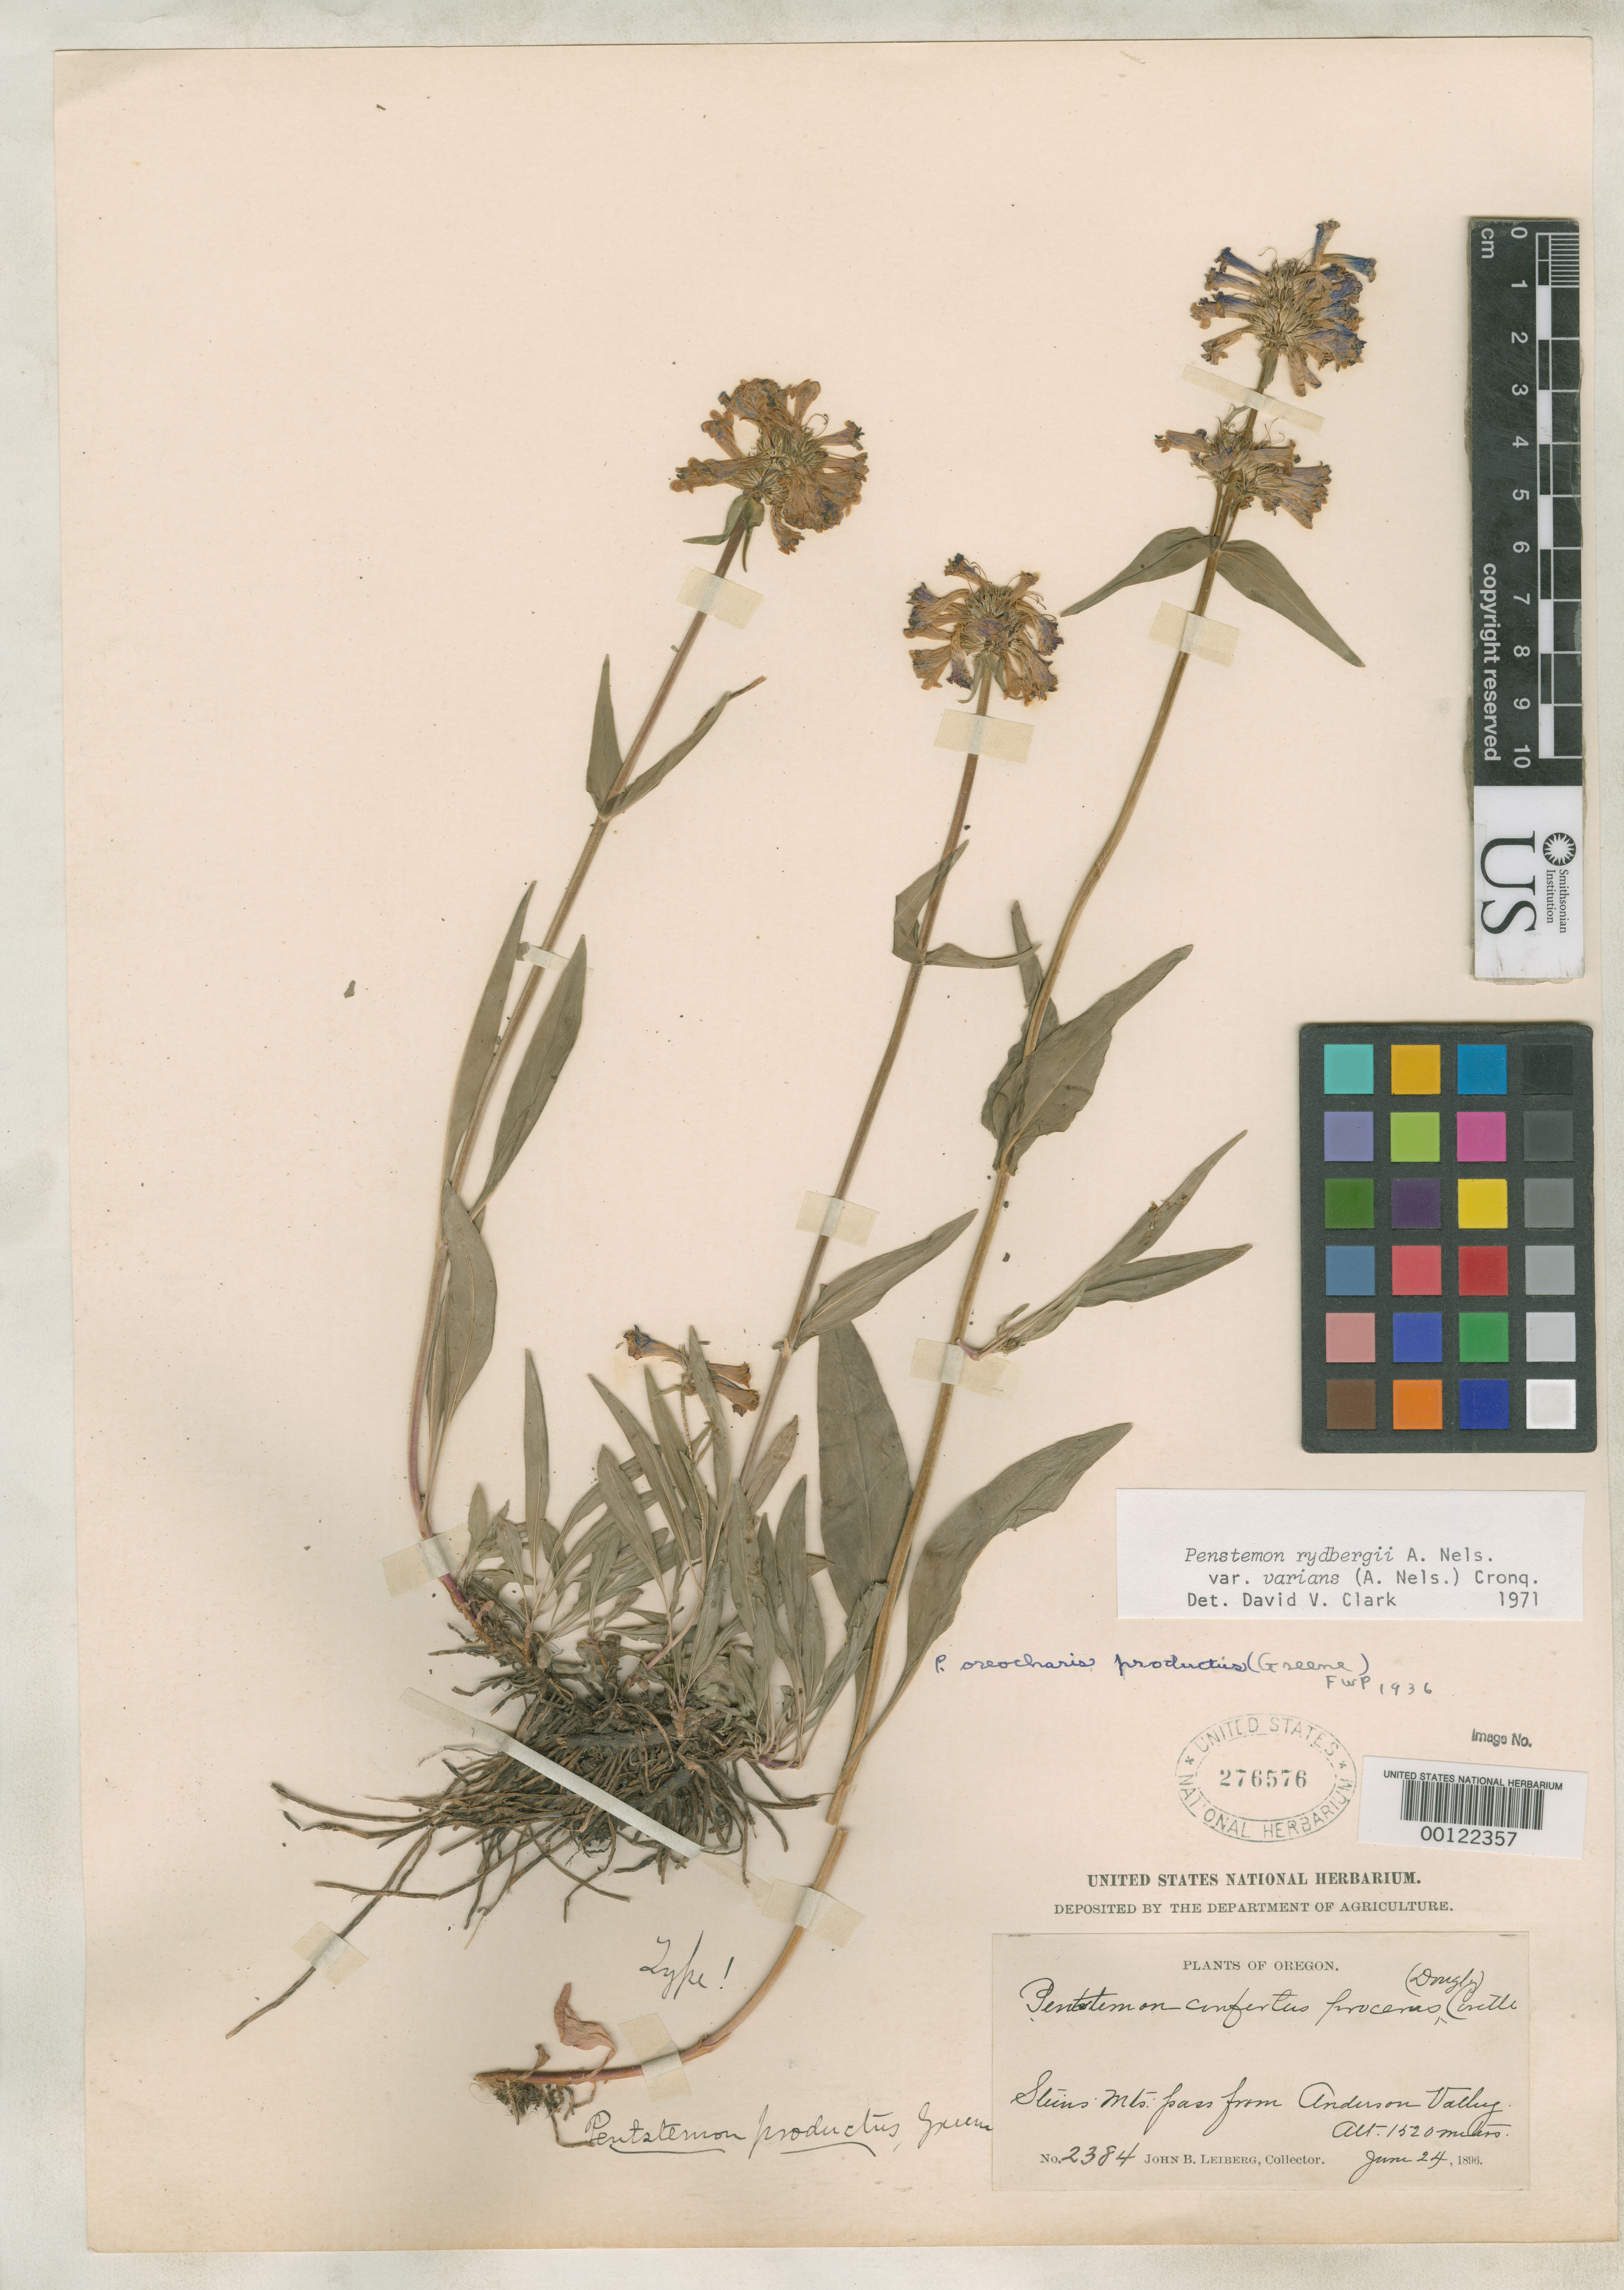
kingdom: Plantae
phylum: Tracheophyta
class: Magnoliopsida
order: Lamiales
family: Plantaginaceae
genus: Penstemon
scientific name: Penstemon productus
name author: Greene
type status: Holotype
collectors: J. Leiberg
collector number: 2384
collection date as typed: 24 Jun 1896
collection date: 1896-06-24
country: United States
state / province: Oregon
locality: Stein's Mt.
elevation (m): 1520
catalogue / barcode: US 276576